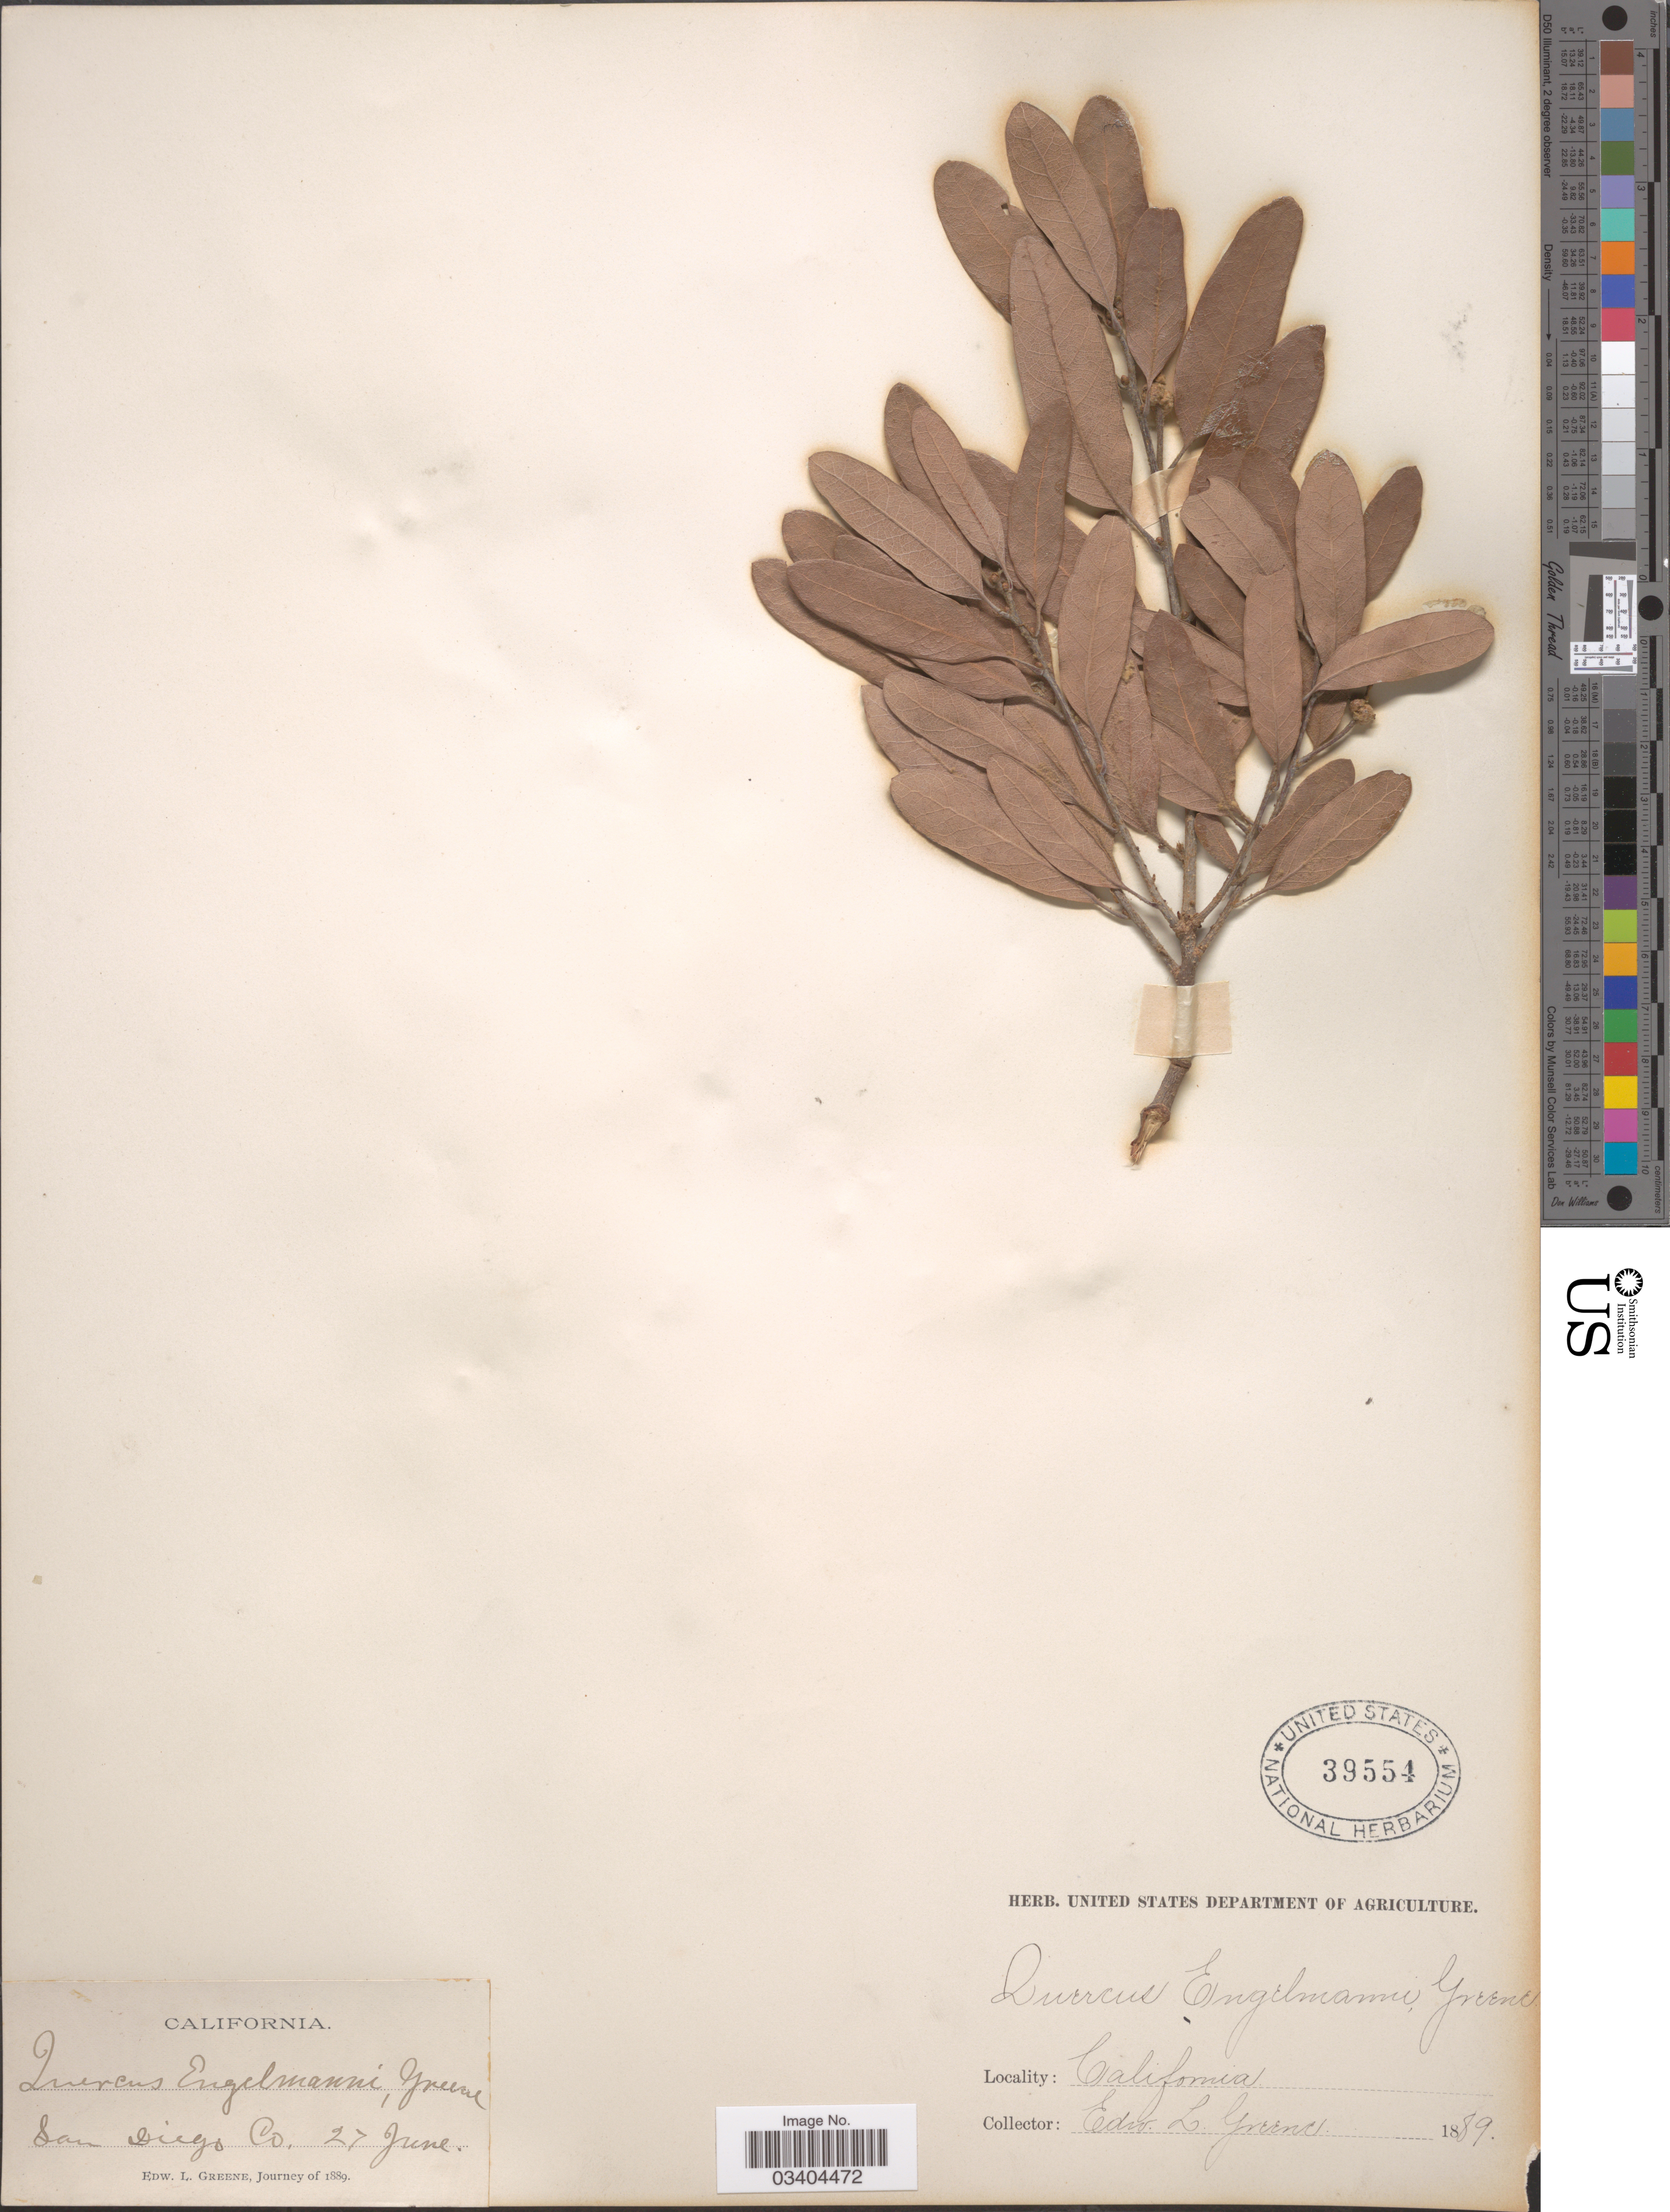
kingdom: Plantae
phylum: Tracheophyta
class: Magnoliopsida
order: Fagales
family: Fagaceae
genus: Quercus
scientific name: Quercus engelmannii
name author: Greene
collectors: E. L. Greene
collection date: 1889-06-27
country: United States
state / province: California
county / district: San Diego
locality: San Diego Co.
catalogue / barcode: US 39554